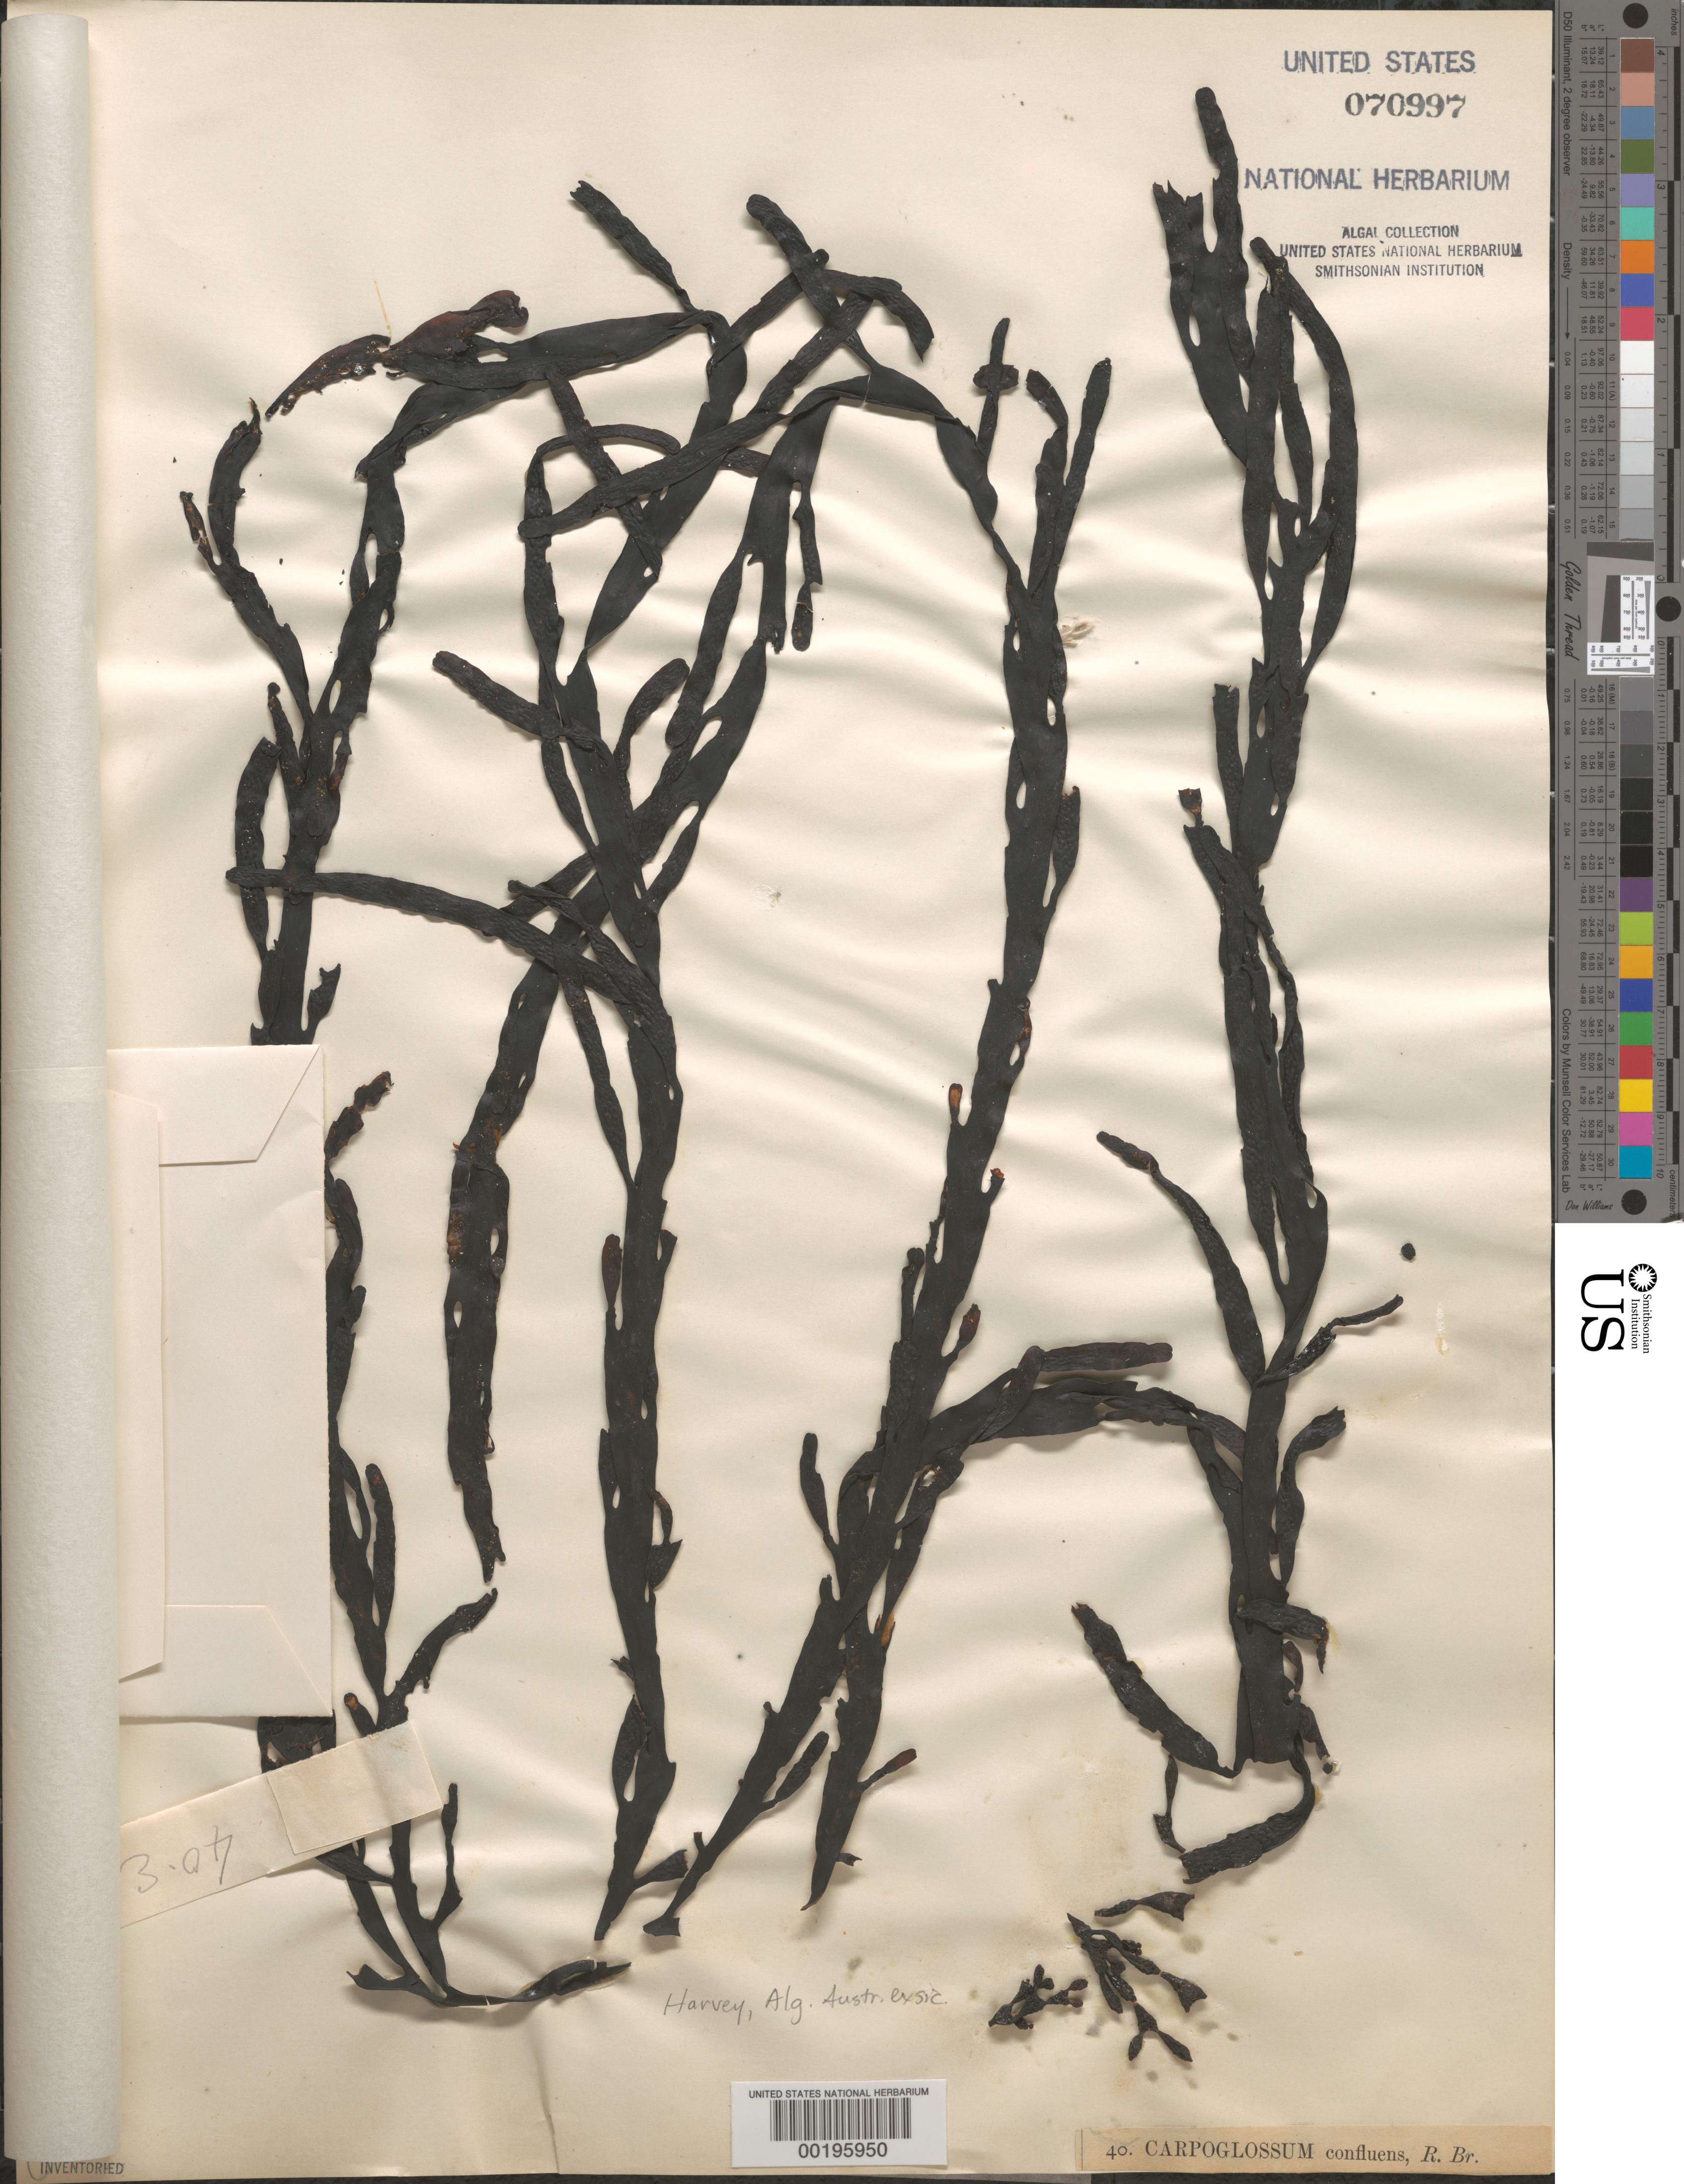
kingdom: Chromista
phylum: Ochrophyta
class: Phaeophyceae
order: Fucales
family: Sargassaceae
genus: Carpoglossum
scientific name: Carpoglossum confluens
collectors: W. Harvey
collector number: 40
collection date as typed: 1854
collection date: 1854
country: Australia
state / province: Western Australia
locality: Princess Royal Harbor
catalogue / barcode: US 70997